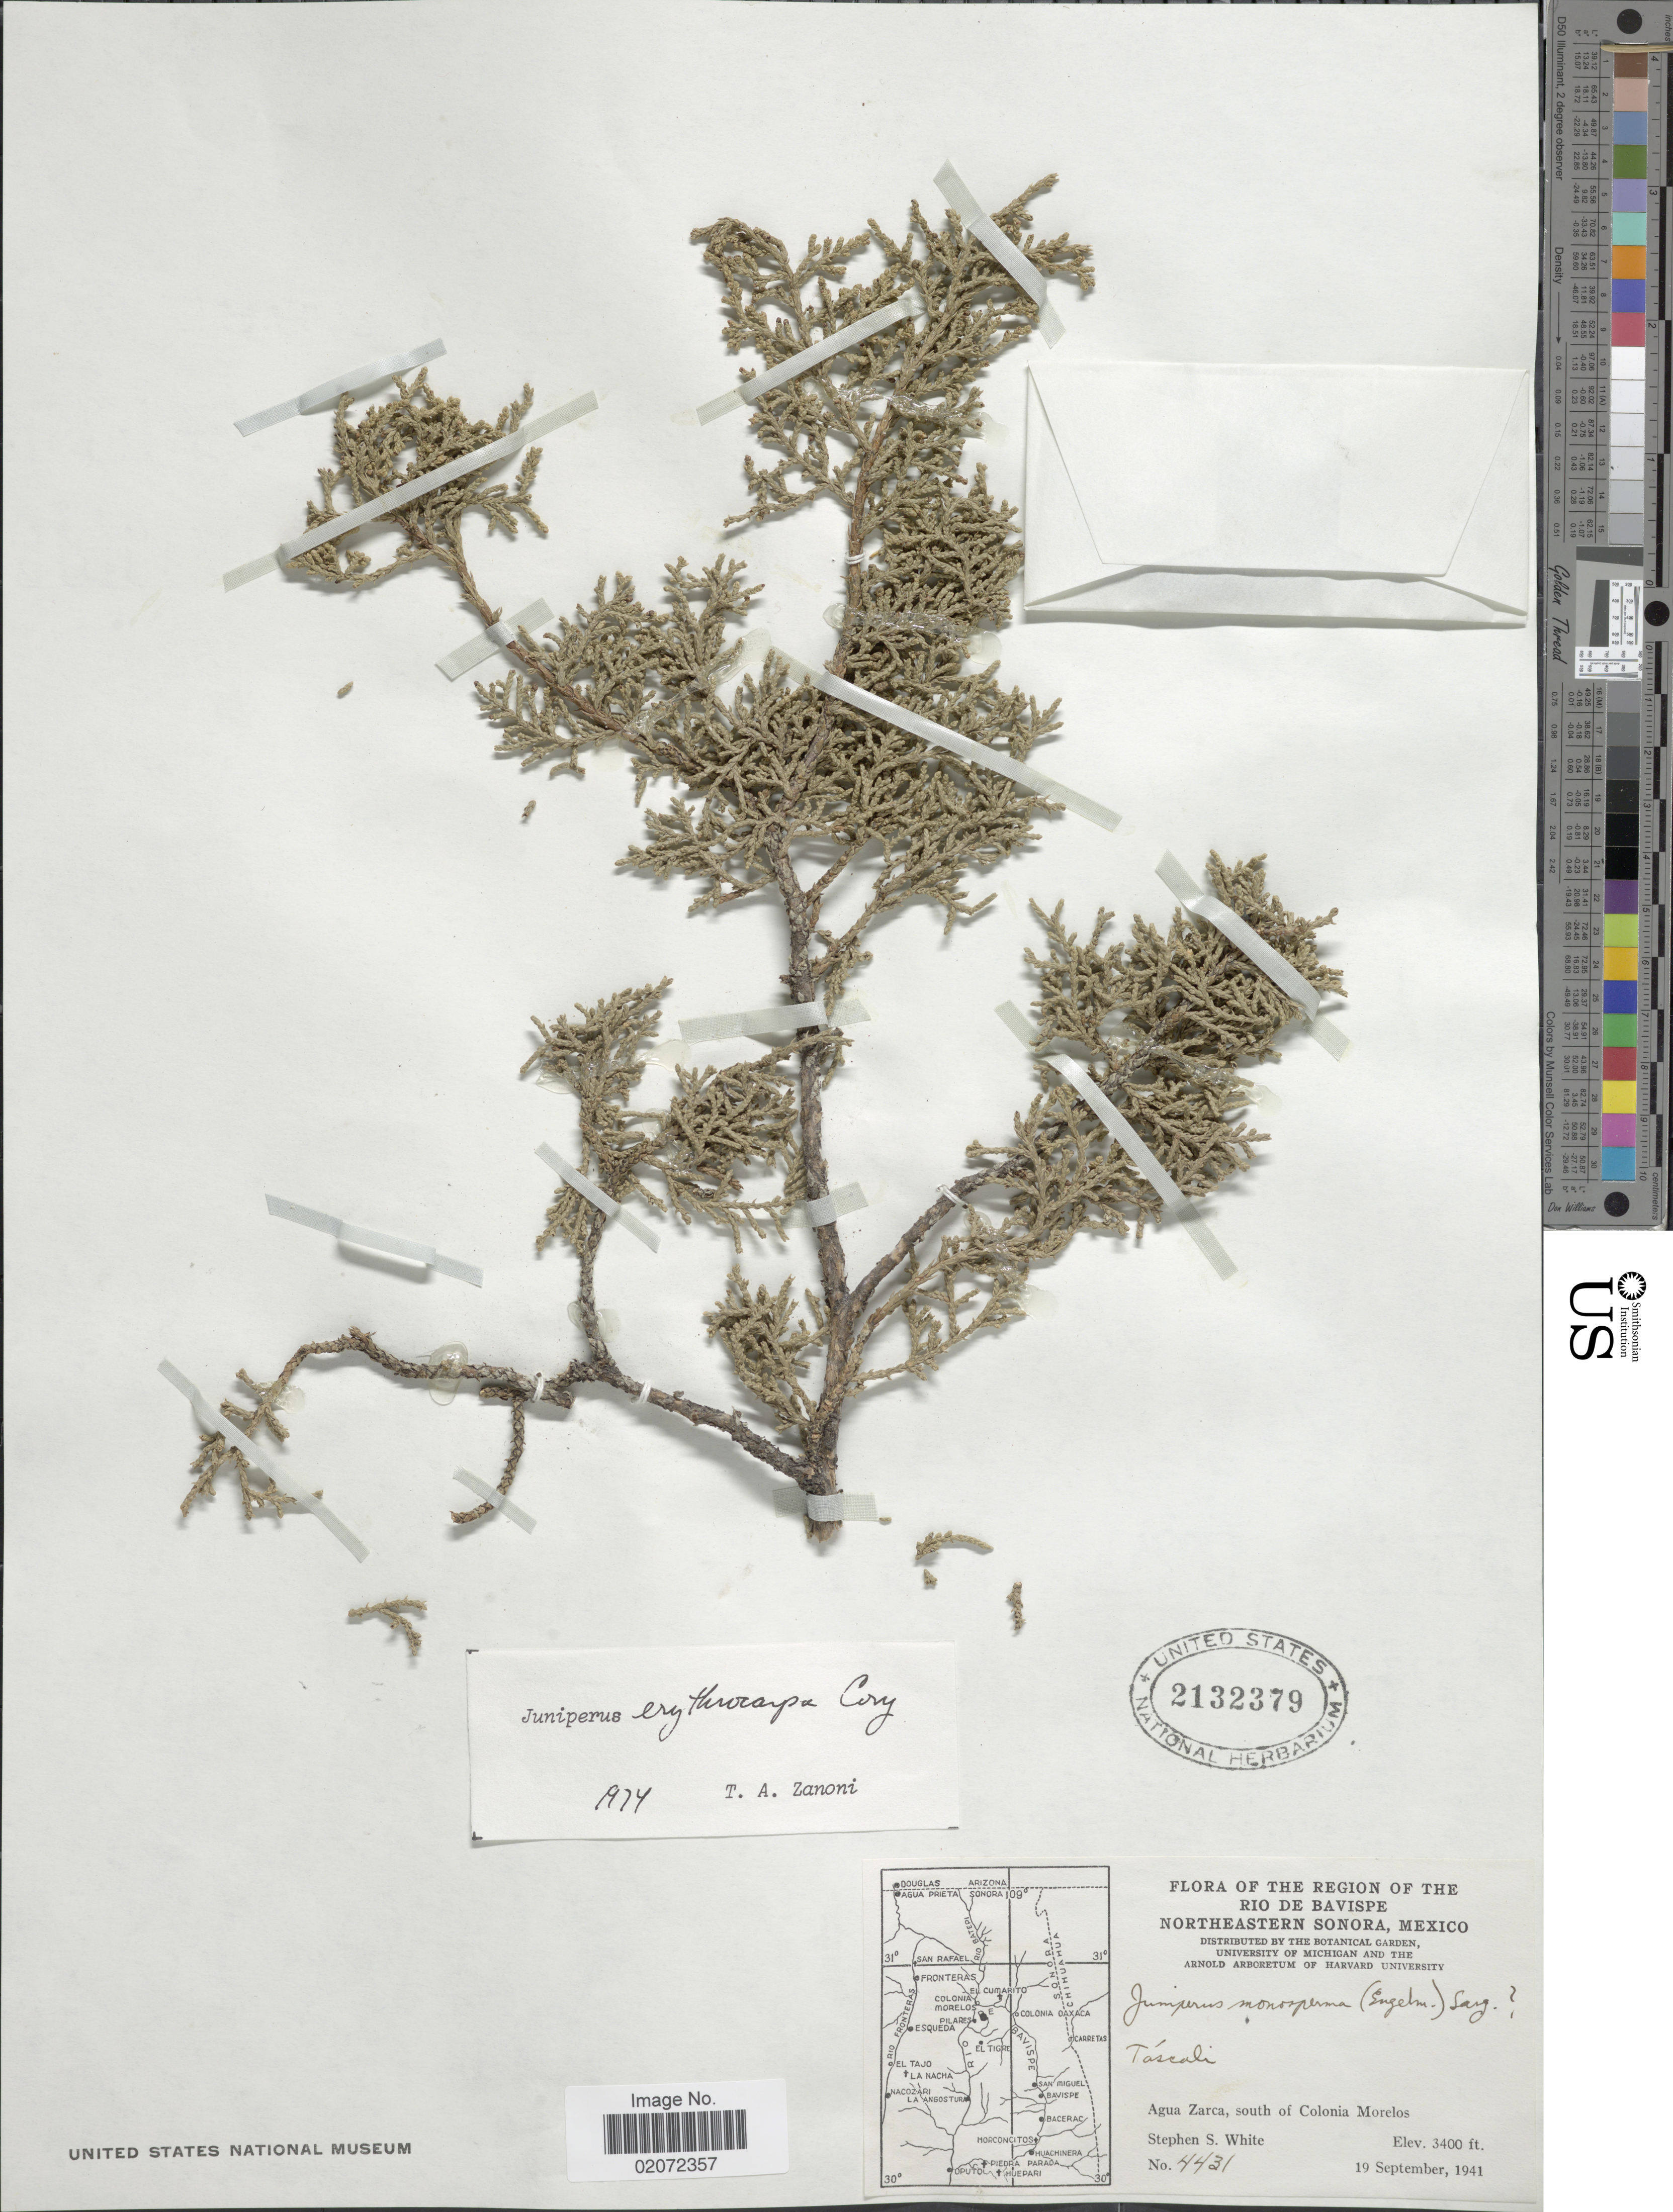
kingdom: Plantae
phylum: Tracheophyta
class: Pinopsida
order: Pinales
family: Cupressaceae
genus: Juniperus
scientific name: Juniperus arizonica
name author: (R.P. Adams) R.P. Adams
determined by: Ferguson, G. M.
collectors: S. S. White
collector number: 4431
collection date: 1941-09-19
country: Mexico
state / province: Sonora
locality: Region of the Rio de Bavispe, Northeastern Sonora. Agua Zarca, south of Colonia Morelos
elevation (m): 1036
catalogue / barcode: US 2132379